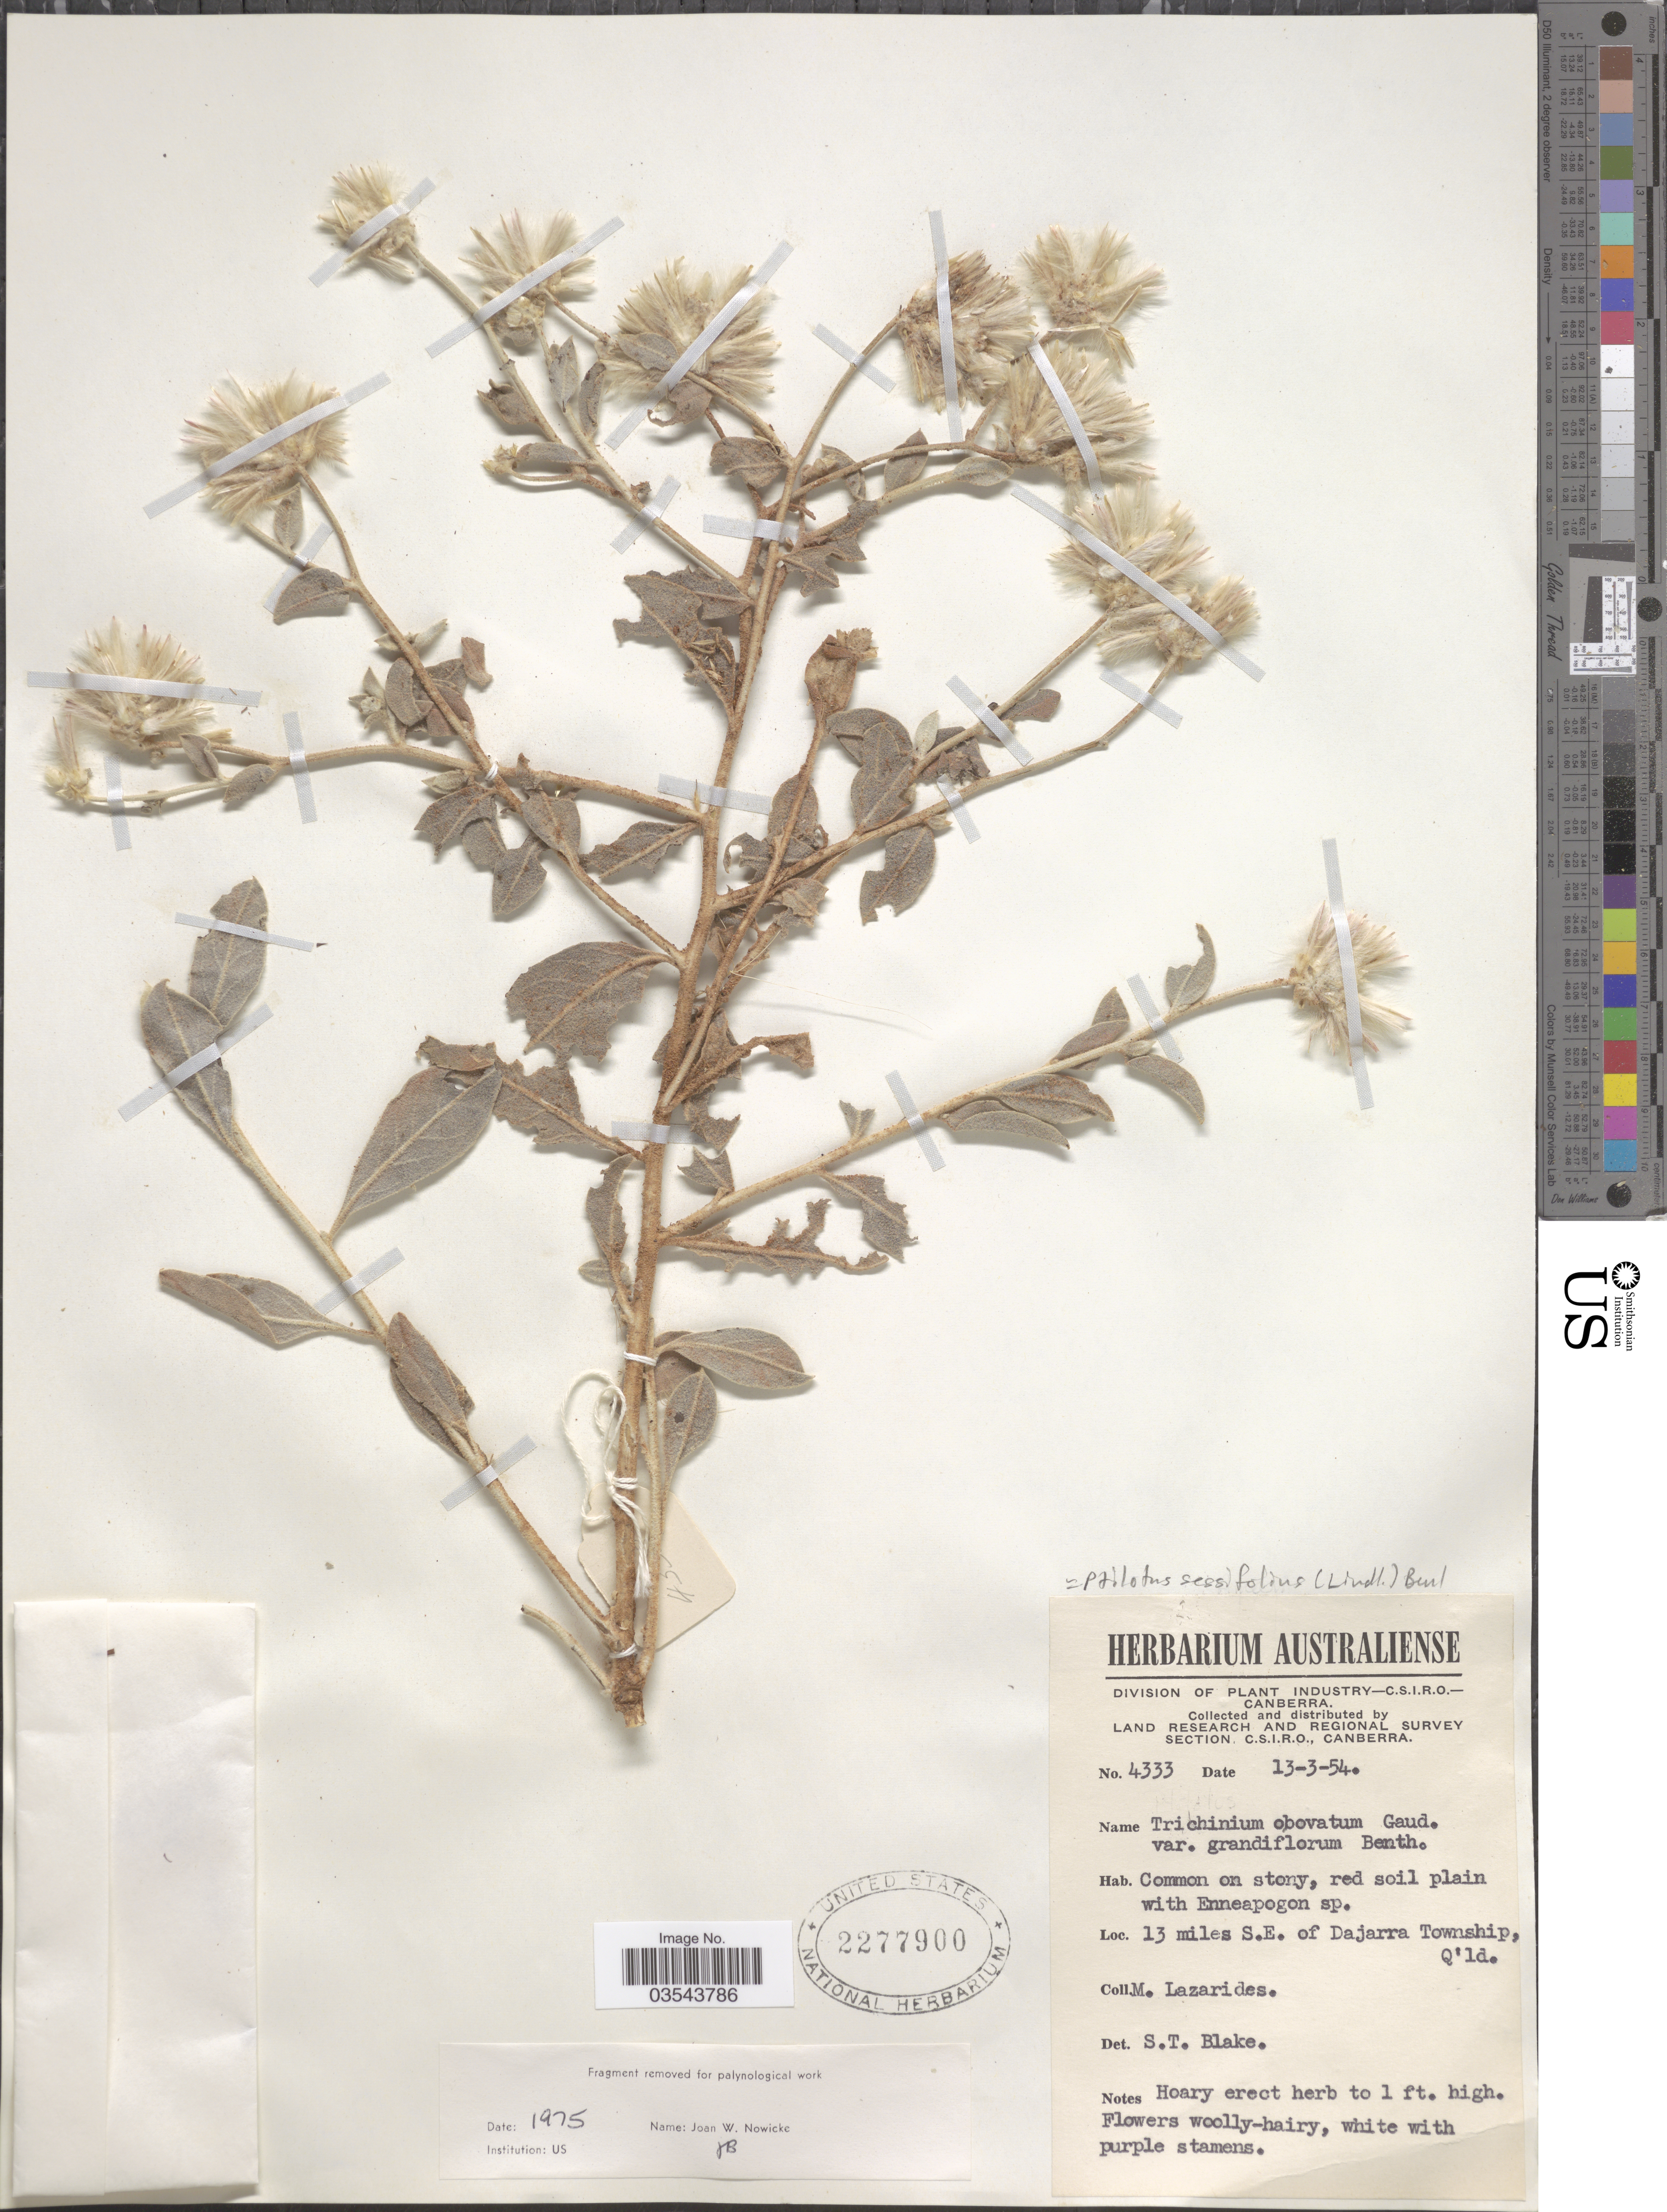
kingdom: Plantae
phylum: Tracheophyta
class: Magnoliopsida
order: Caryophyllales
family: Amaranthaceae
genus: Ptilotus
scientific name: Ptilotus sessilifolius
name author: (Lindl.) Benl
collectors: M. Lazarides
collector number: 4333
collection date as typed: Transcribed d/m/y: 13/3/54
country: Australia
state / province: Queensland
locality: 13 miles S.E. of Dajarra Township.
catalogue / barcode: US 2277900